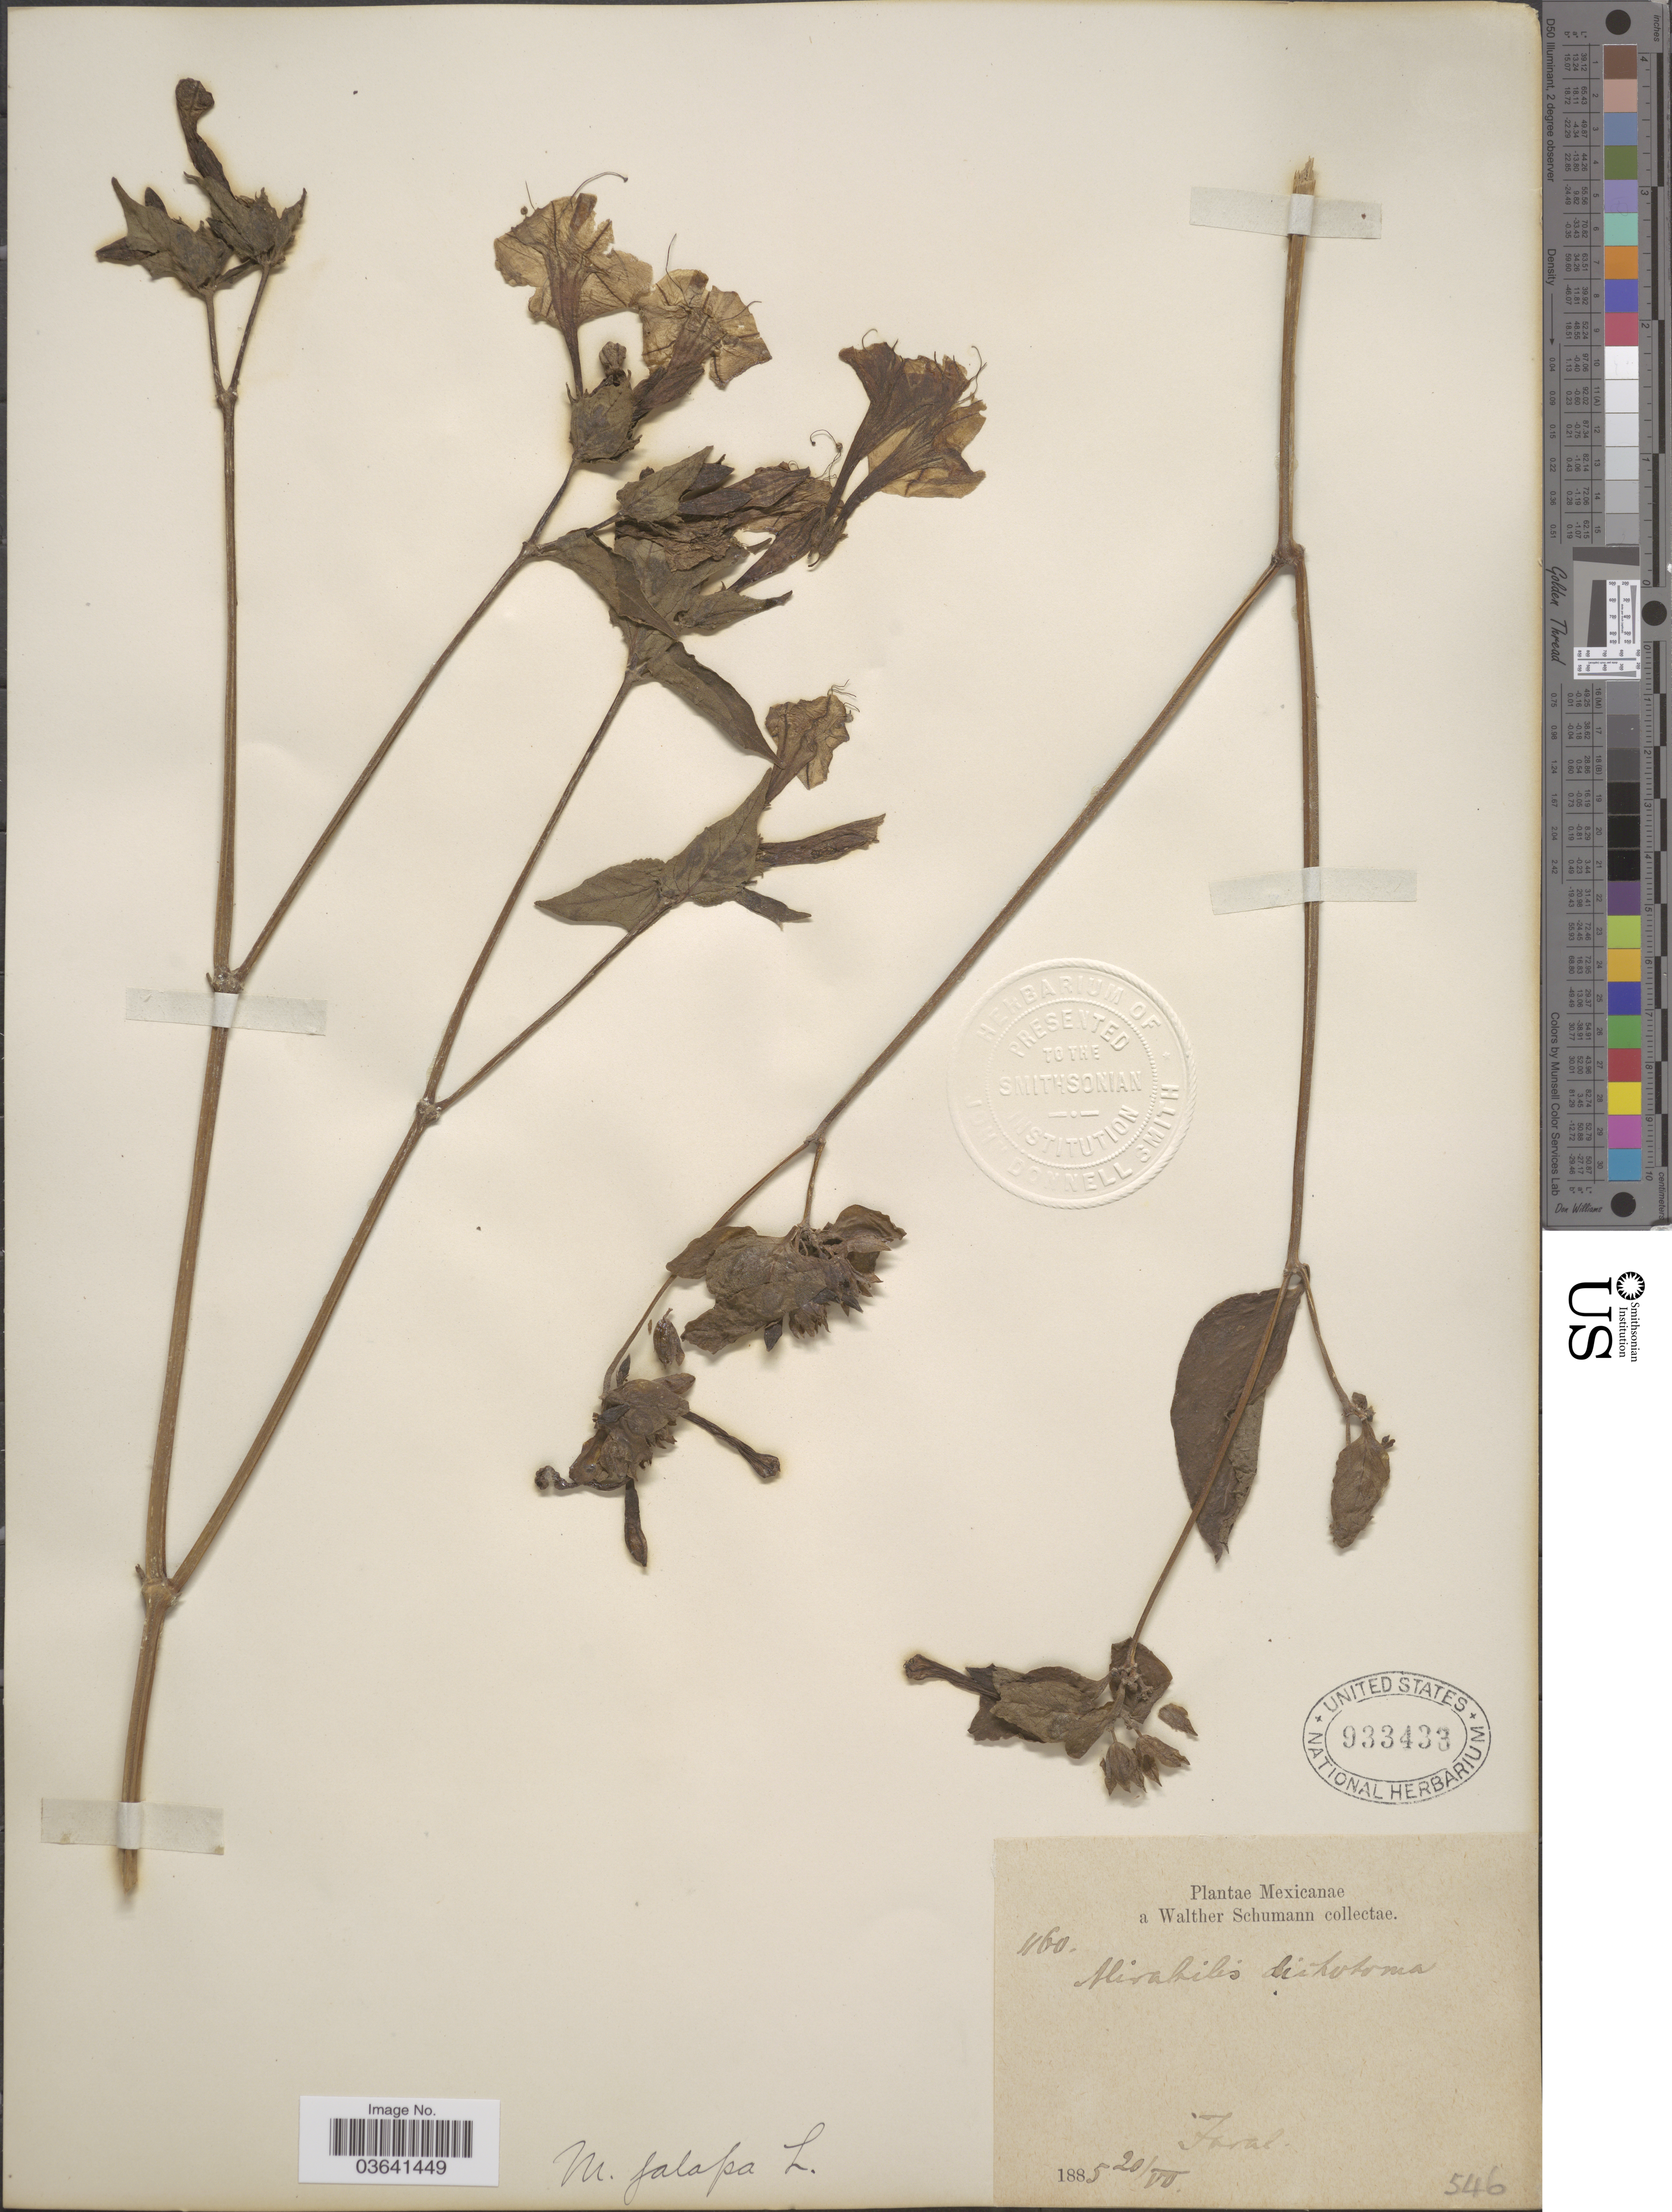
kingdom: Plantae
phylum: Tracheophyta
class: Magnoliopsida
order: Caryophyllales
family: Nyctaginaceae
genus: Mirabilis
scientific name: Mirabilis jalapa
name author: L.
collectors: W. Schumann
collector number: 1160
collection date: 1885-07-20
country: Mexico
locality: Faral.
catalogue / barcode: US 933433